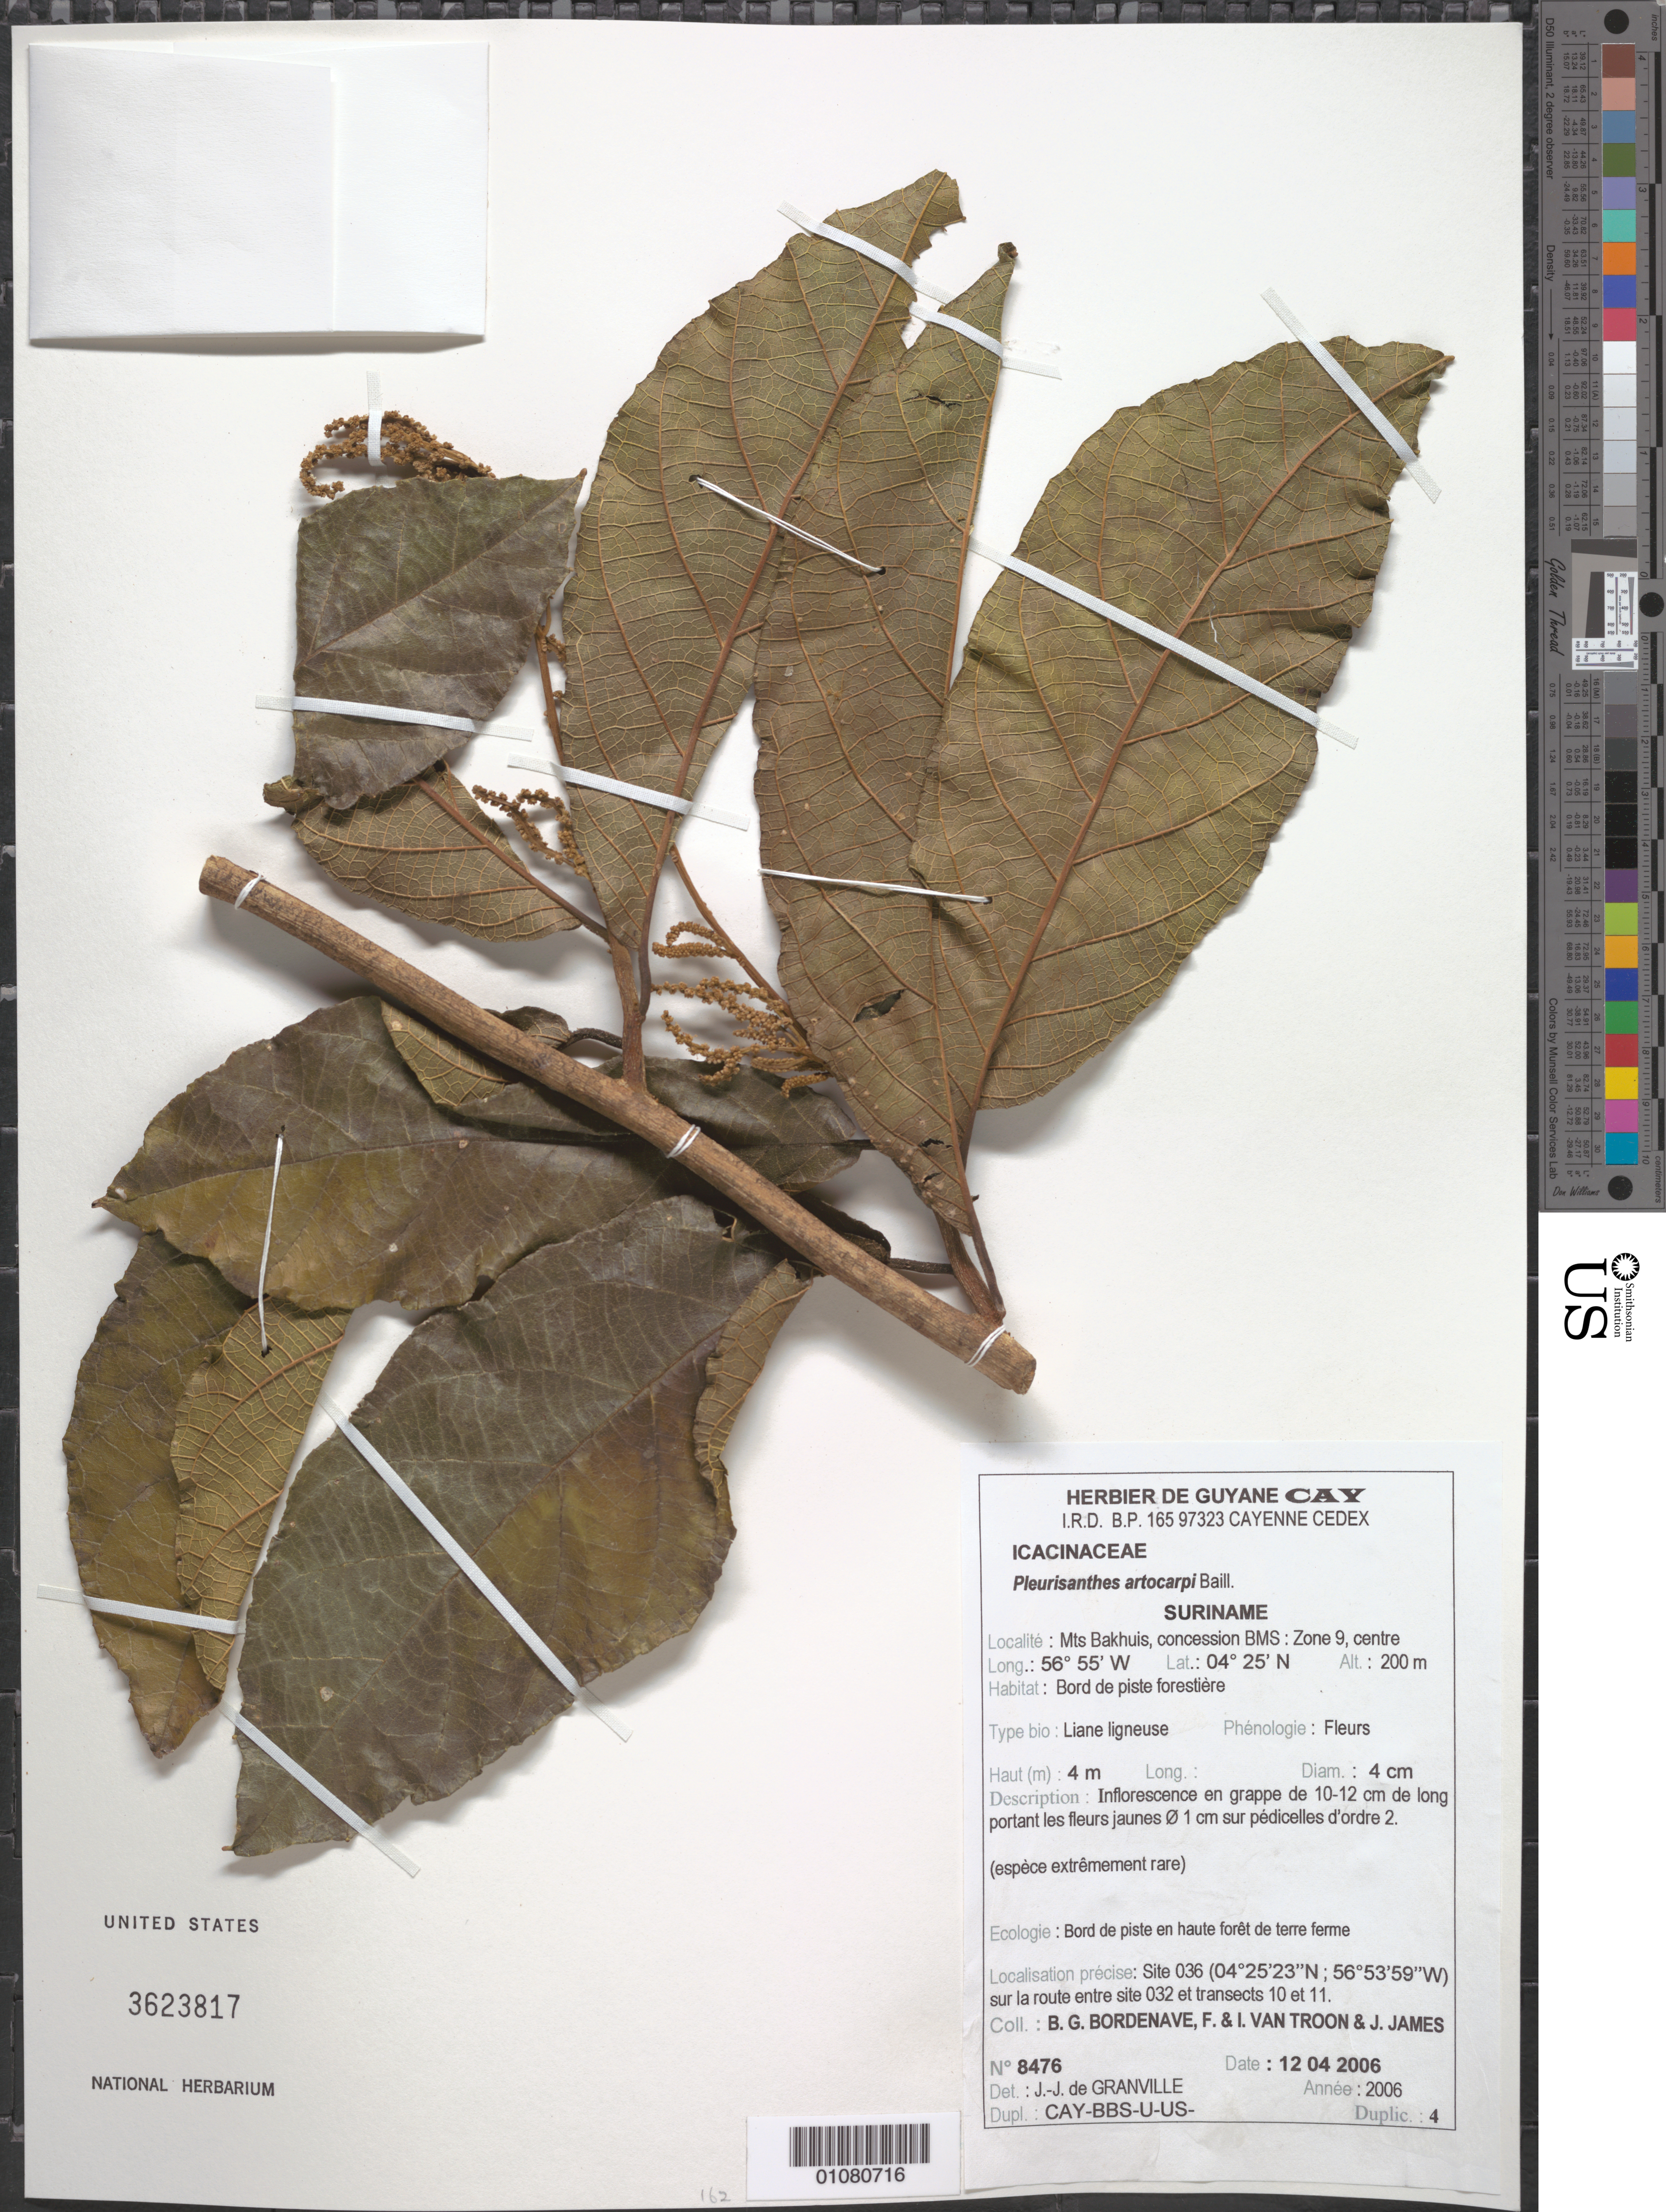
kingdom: Plantae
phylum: Tracheophyta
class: Magnoliopsida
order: Icacinales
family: Icacinaceae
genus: Pleurisanthes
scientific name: Pleurisanthes artocarpi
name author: Baill.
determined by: Granville, J. J. de, (CAY), Institut de Recherche pour le Developpement (IRD) (FRENCH GUIANA)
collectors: B. Bordenave, F. Troon, I. van Troon & J. James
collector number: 8476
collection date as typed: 12-Apr-06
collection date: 2006-04-12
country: Suriname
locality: Mts. Bakhuis, concession BMS: zone 9, centre. Site 36 (4º25'23"N; 56º53'59"W) sur la route entre site 32 et transects 10 et 11.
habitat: Borde de piste forestière. Haute forêt de terre ferme.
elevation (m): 200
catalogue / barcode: US 3623817